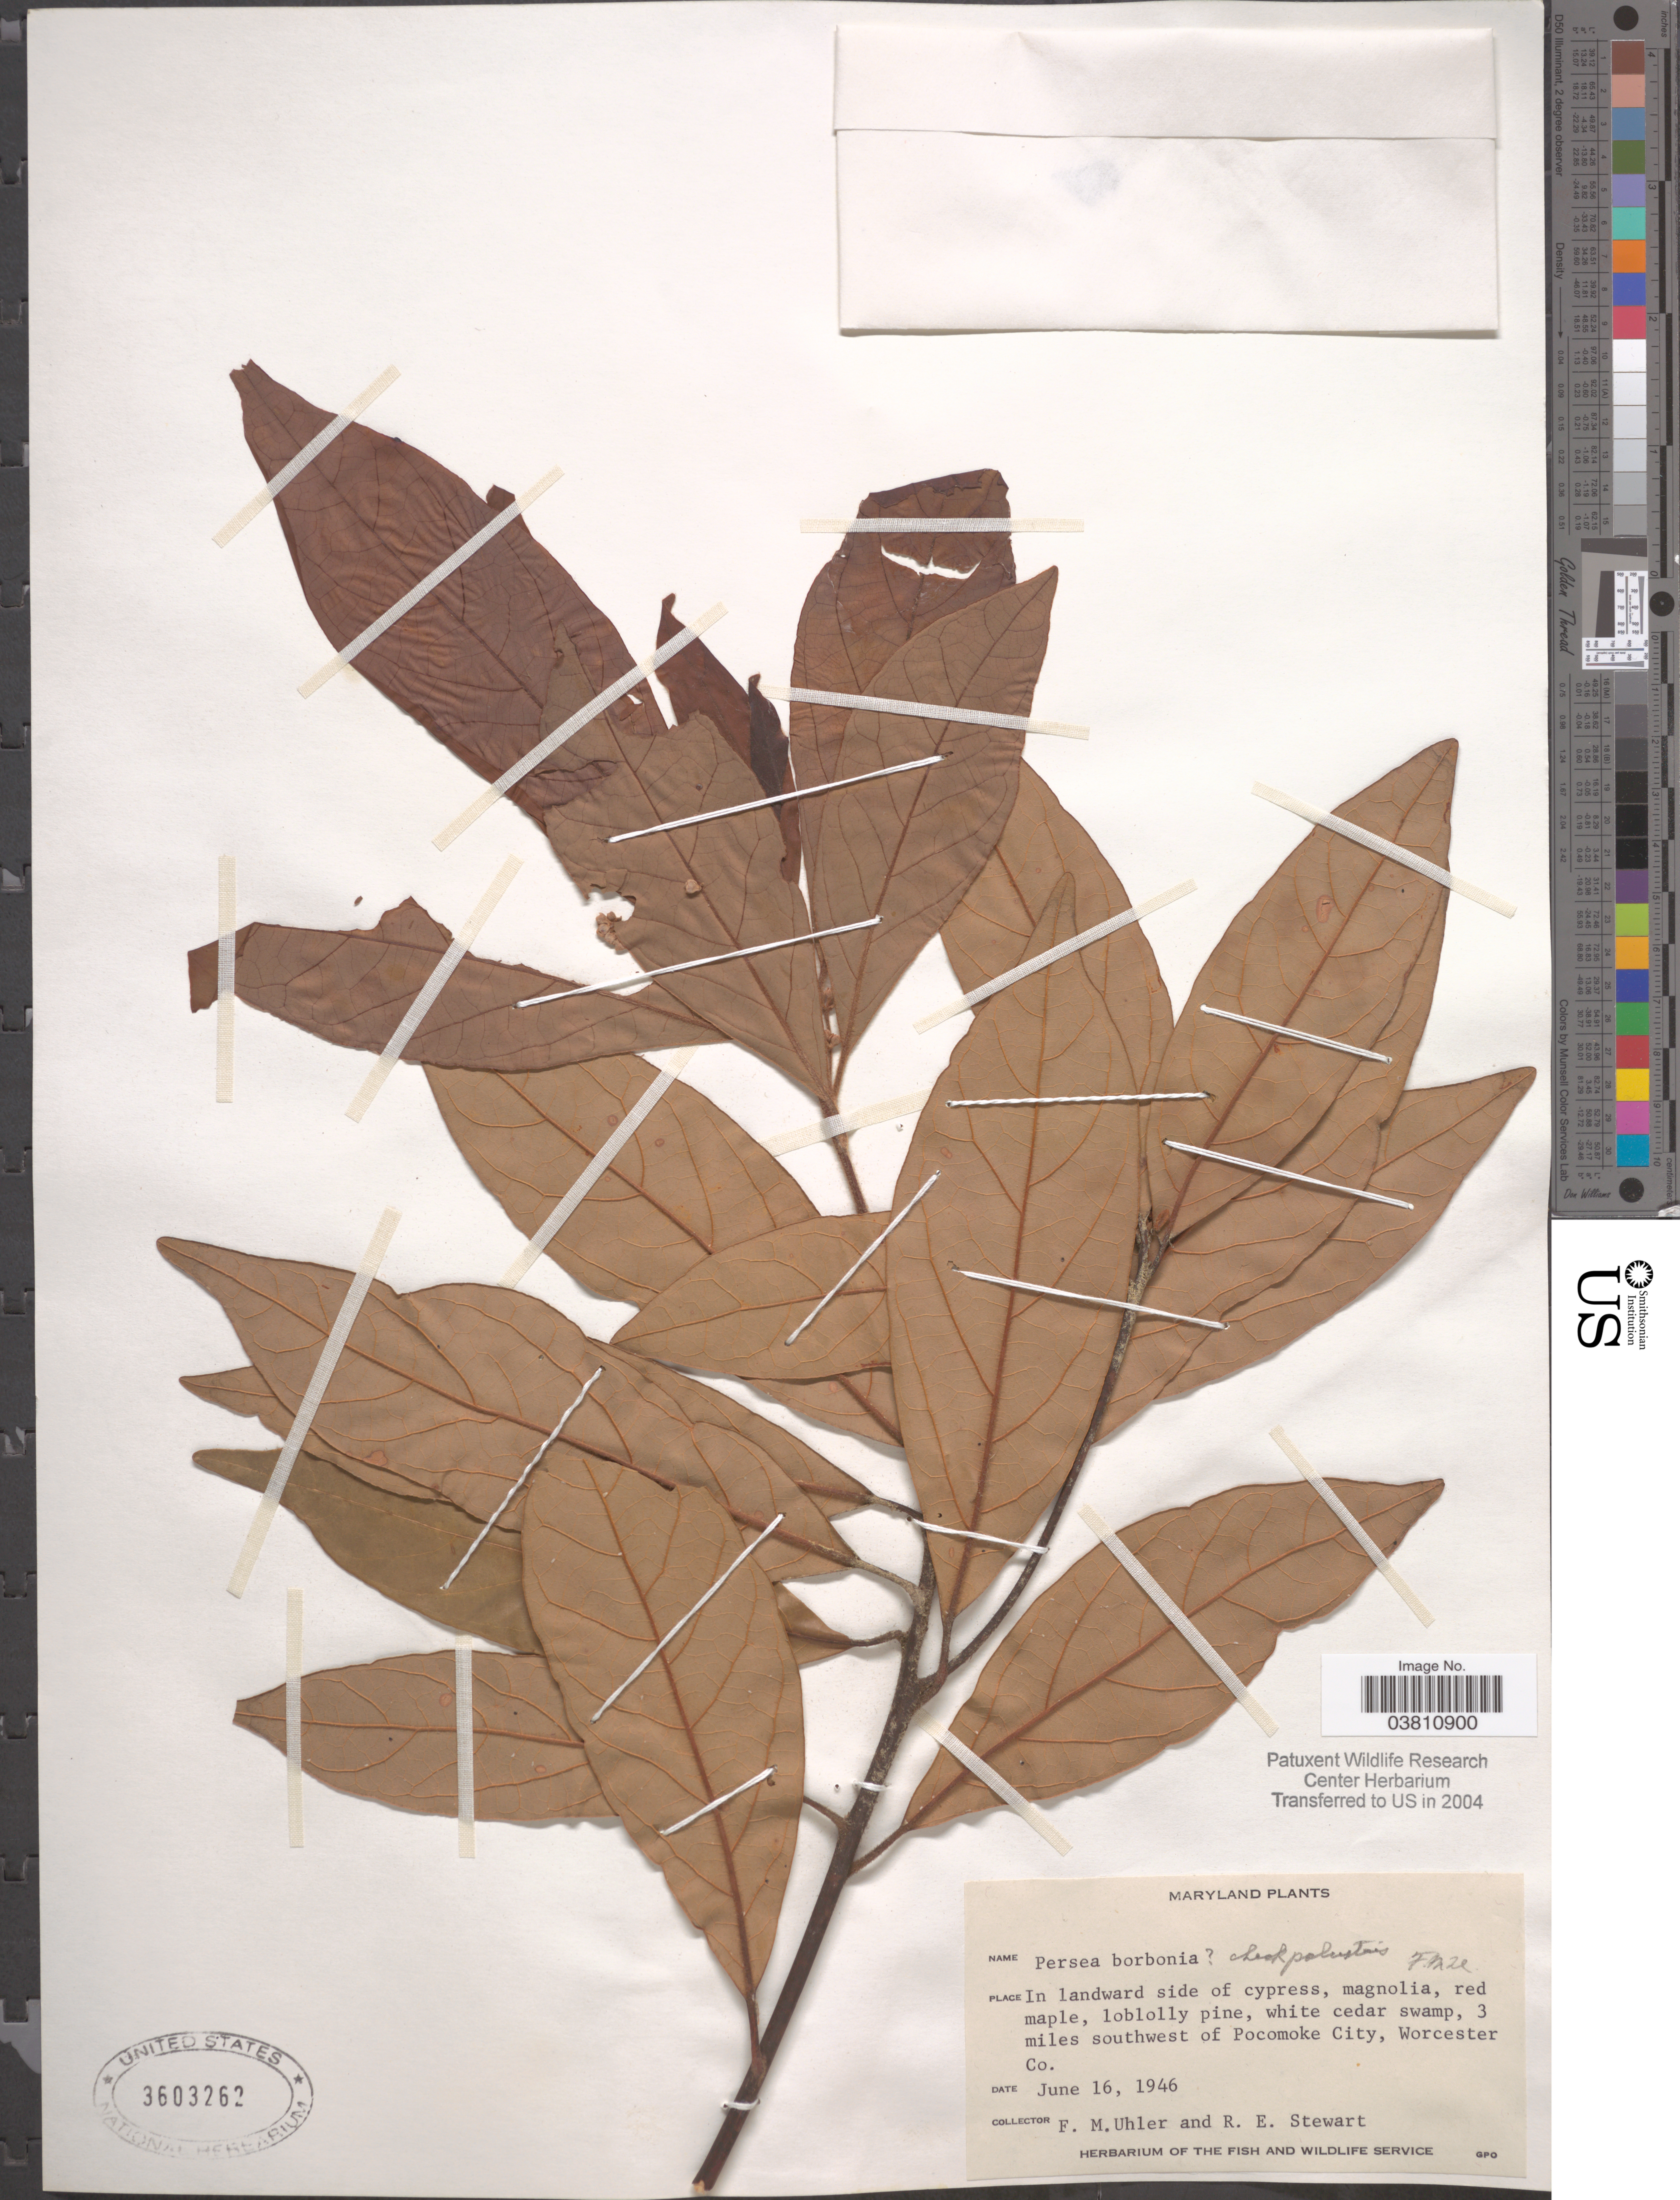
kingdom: Plantae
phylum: Tracheophyta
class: Magnoliopsida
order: Laurales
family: Lauraceae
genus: Persea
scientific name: Persea palustris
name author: (Raf.) Sarg.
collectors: F. M. Uhler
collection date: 1946-06-16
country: United States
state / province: Maryland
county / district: Worcester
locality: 3 miles southwest of Pocomoke City, Worcester Co.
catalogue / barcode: US 3603262